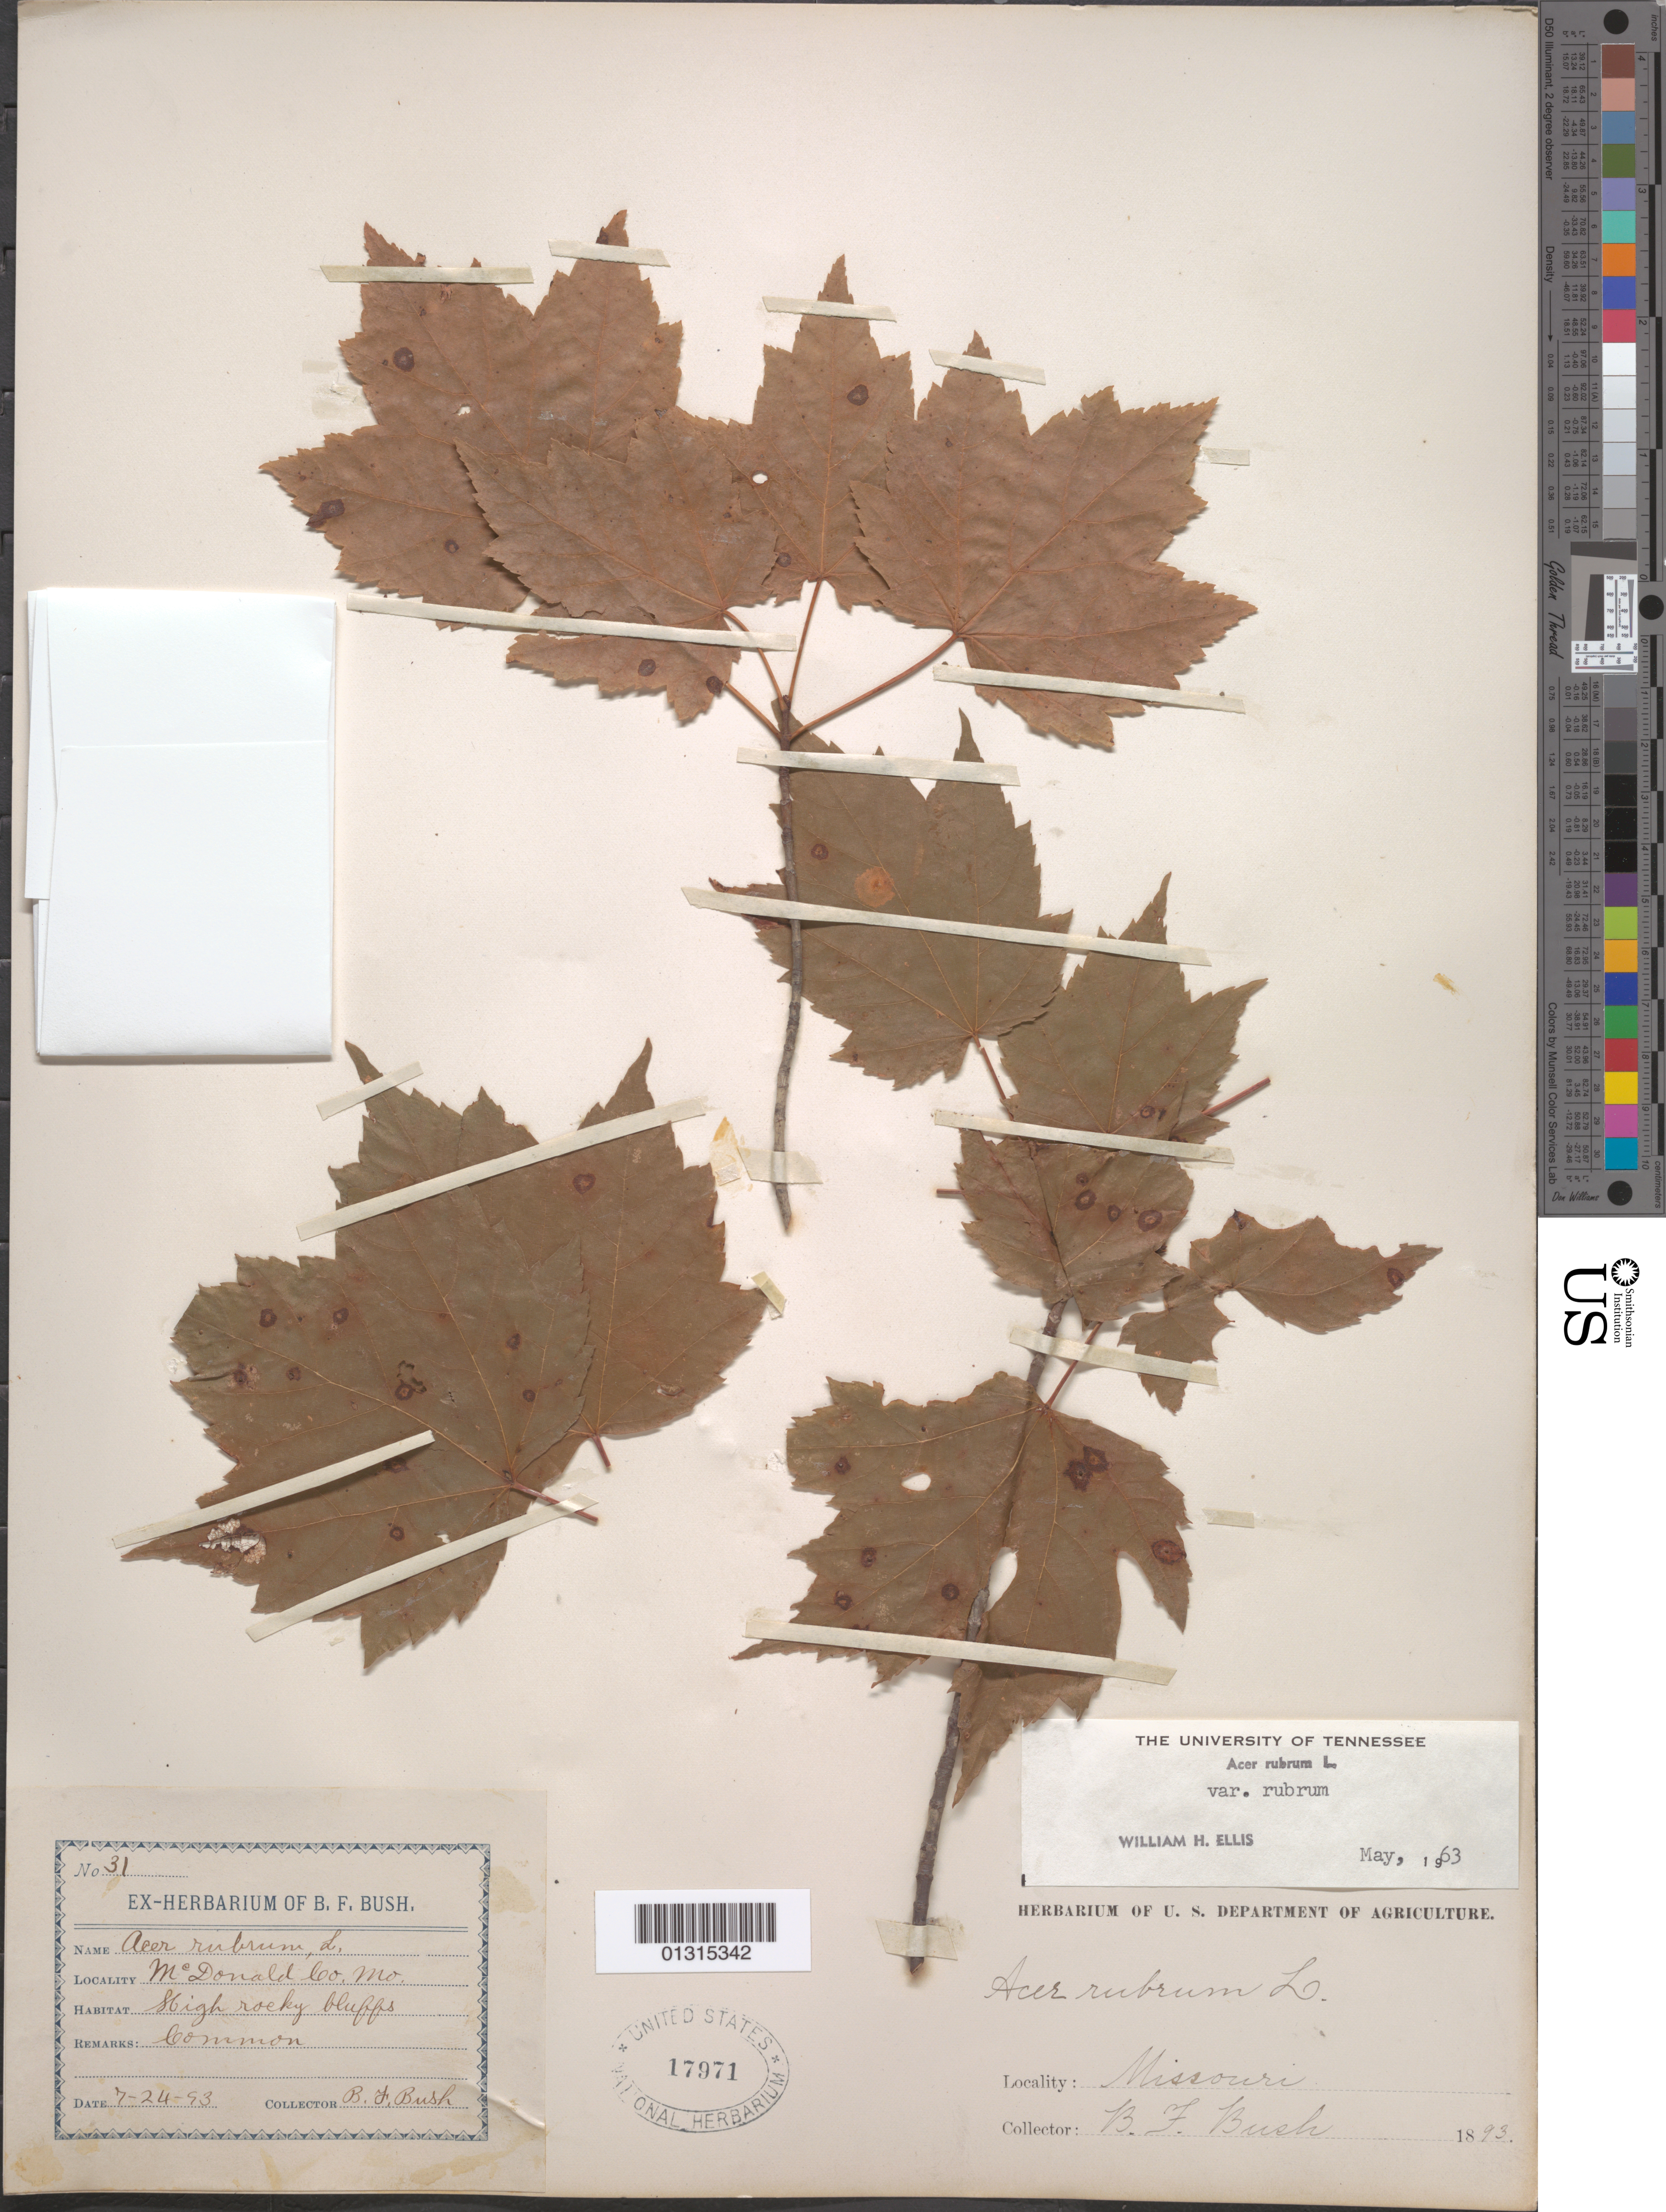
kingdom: Plantae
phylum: Tracheophyta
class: Magnoliopsida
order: Sapindales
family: Sapindaceae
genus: Acer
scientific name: Acer rubrum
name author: L.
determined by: Ellis, W. H.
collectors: B. F. Bush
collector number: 31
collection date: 1893-07-24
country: United States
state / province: Missouri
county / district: McDonald County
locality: McDonald County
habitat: High rocky bluffs. Common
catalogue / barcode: US 17971